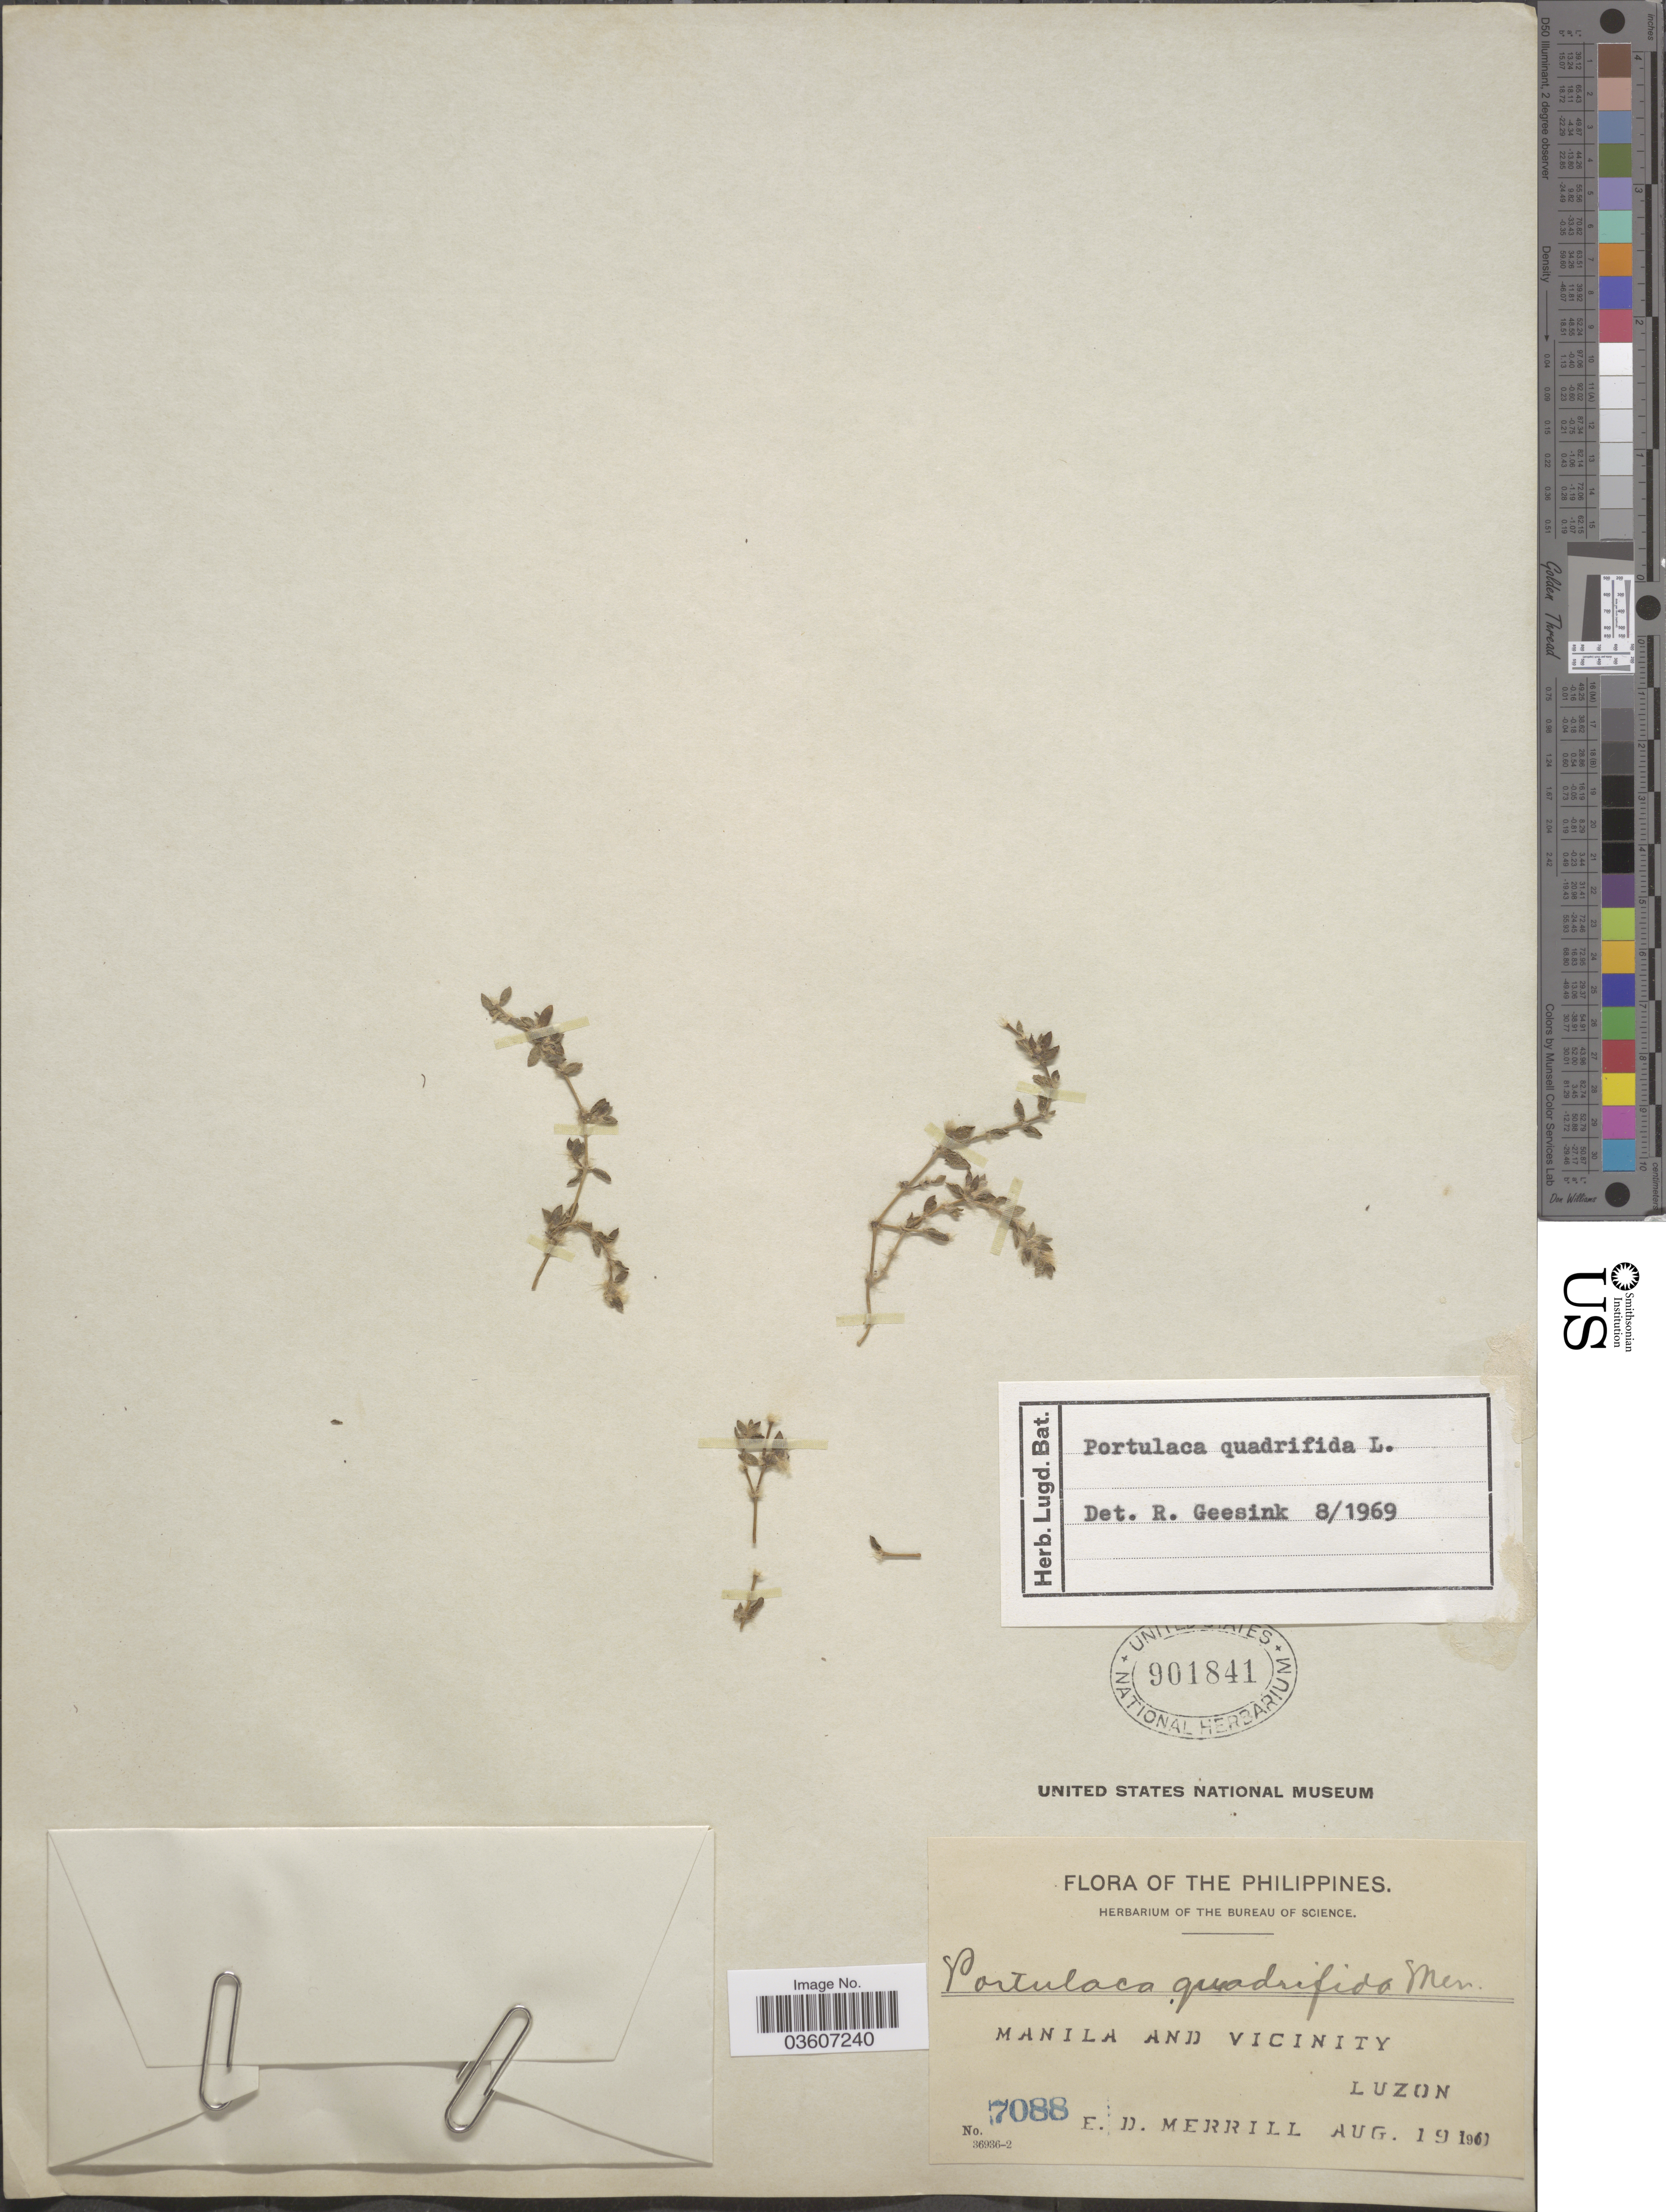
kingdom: Plantae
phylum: Tracheophyta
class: Magnoliopsida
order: Caryophyllales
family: Portulacaceae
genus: Portulaca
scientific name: Portulaca quadrifida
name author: L.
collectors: E. D. Merrill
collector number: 7088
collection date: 1910-08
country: Philippines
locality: Manila and Vicinity. Luzon.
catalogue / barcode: US 901841